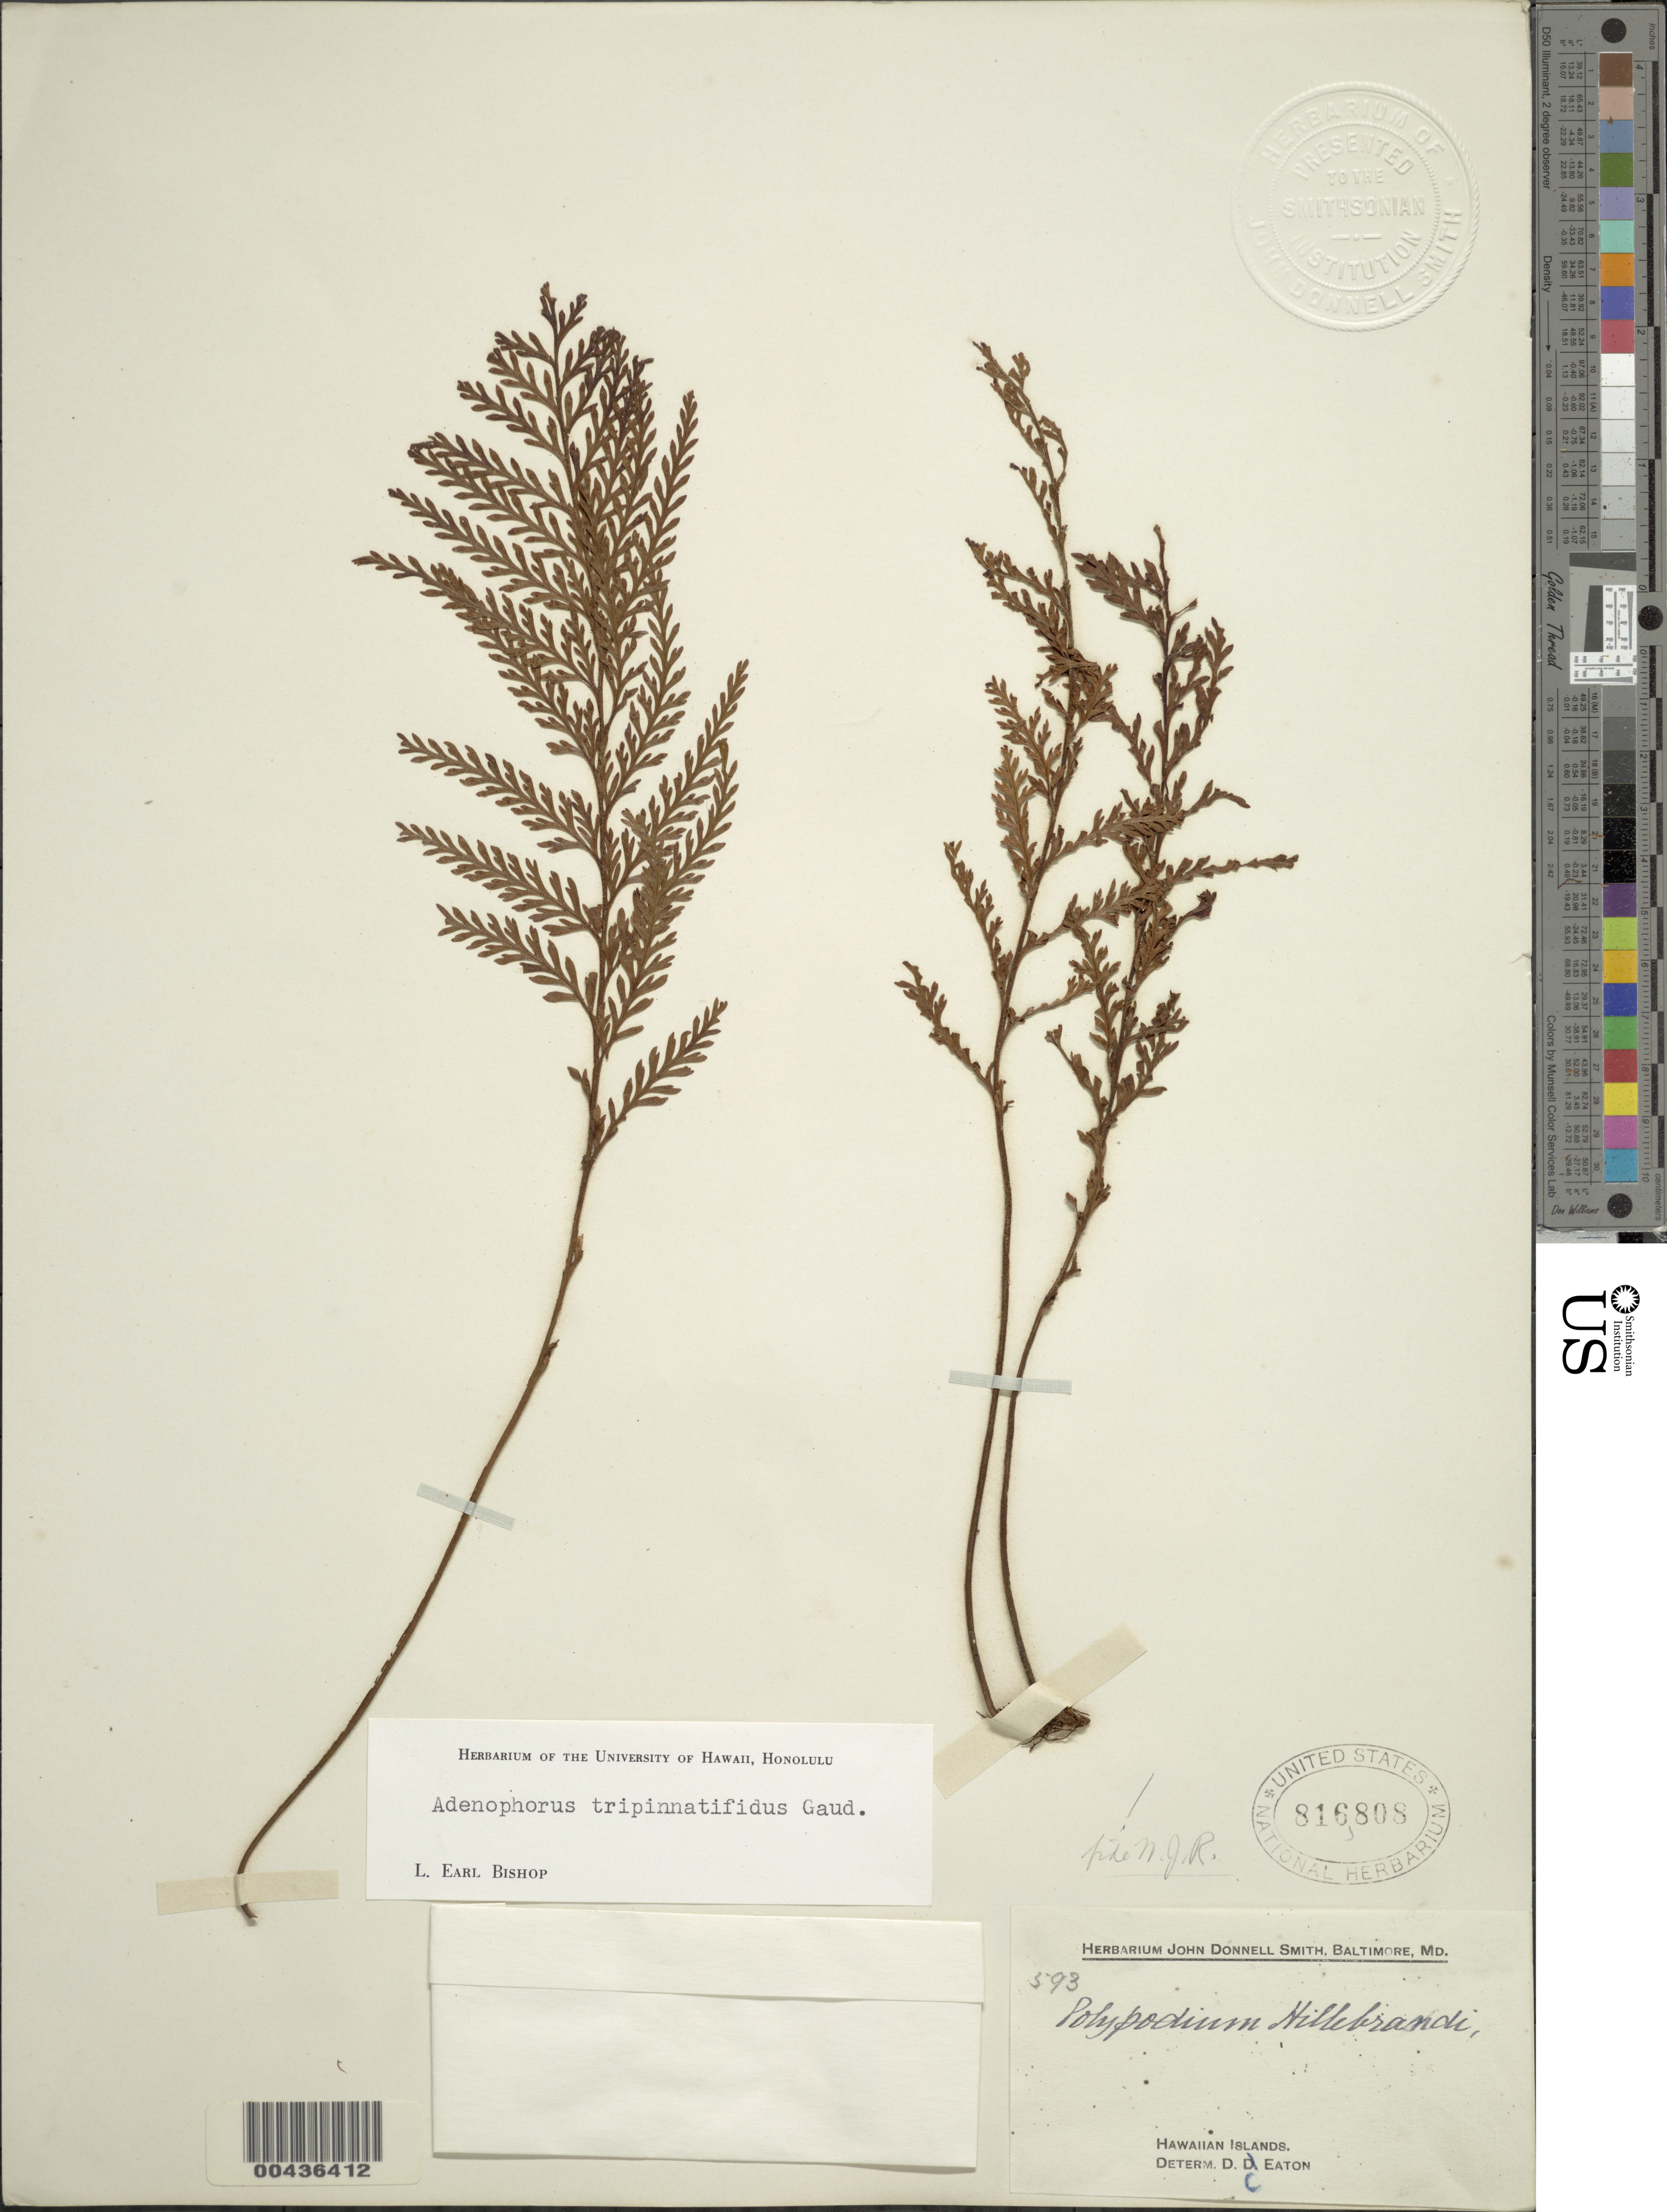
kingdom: Plantae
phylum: Tracheophyta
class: Polypodiopsida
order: Polypodiales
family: Polypodiaceae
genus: Adenophorus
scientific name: Adenophorus tripinnatifidus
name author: Gaudich.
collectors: J. Donnell Smith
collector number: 593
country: United States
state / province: Hawaii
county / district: Hawaii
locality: Hawaiian Islands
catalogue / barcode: US 816808